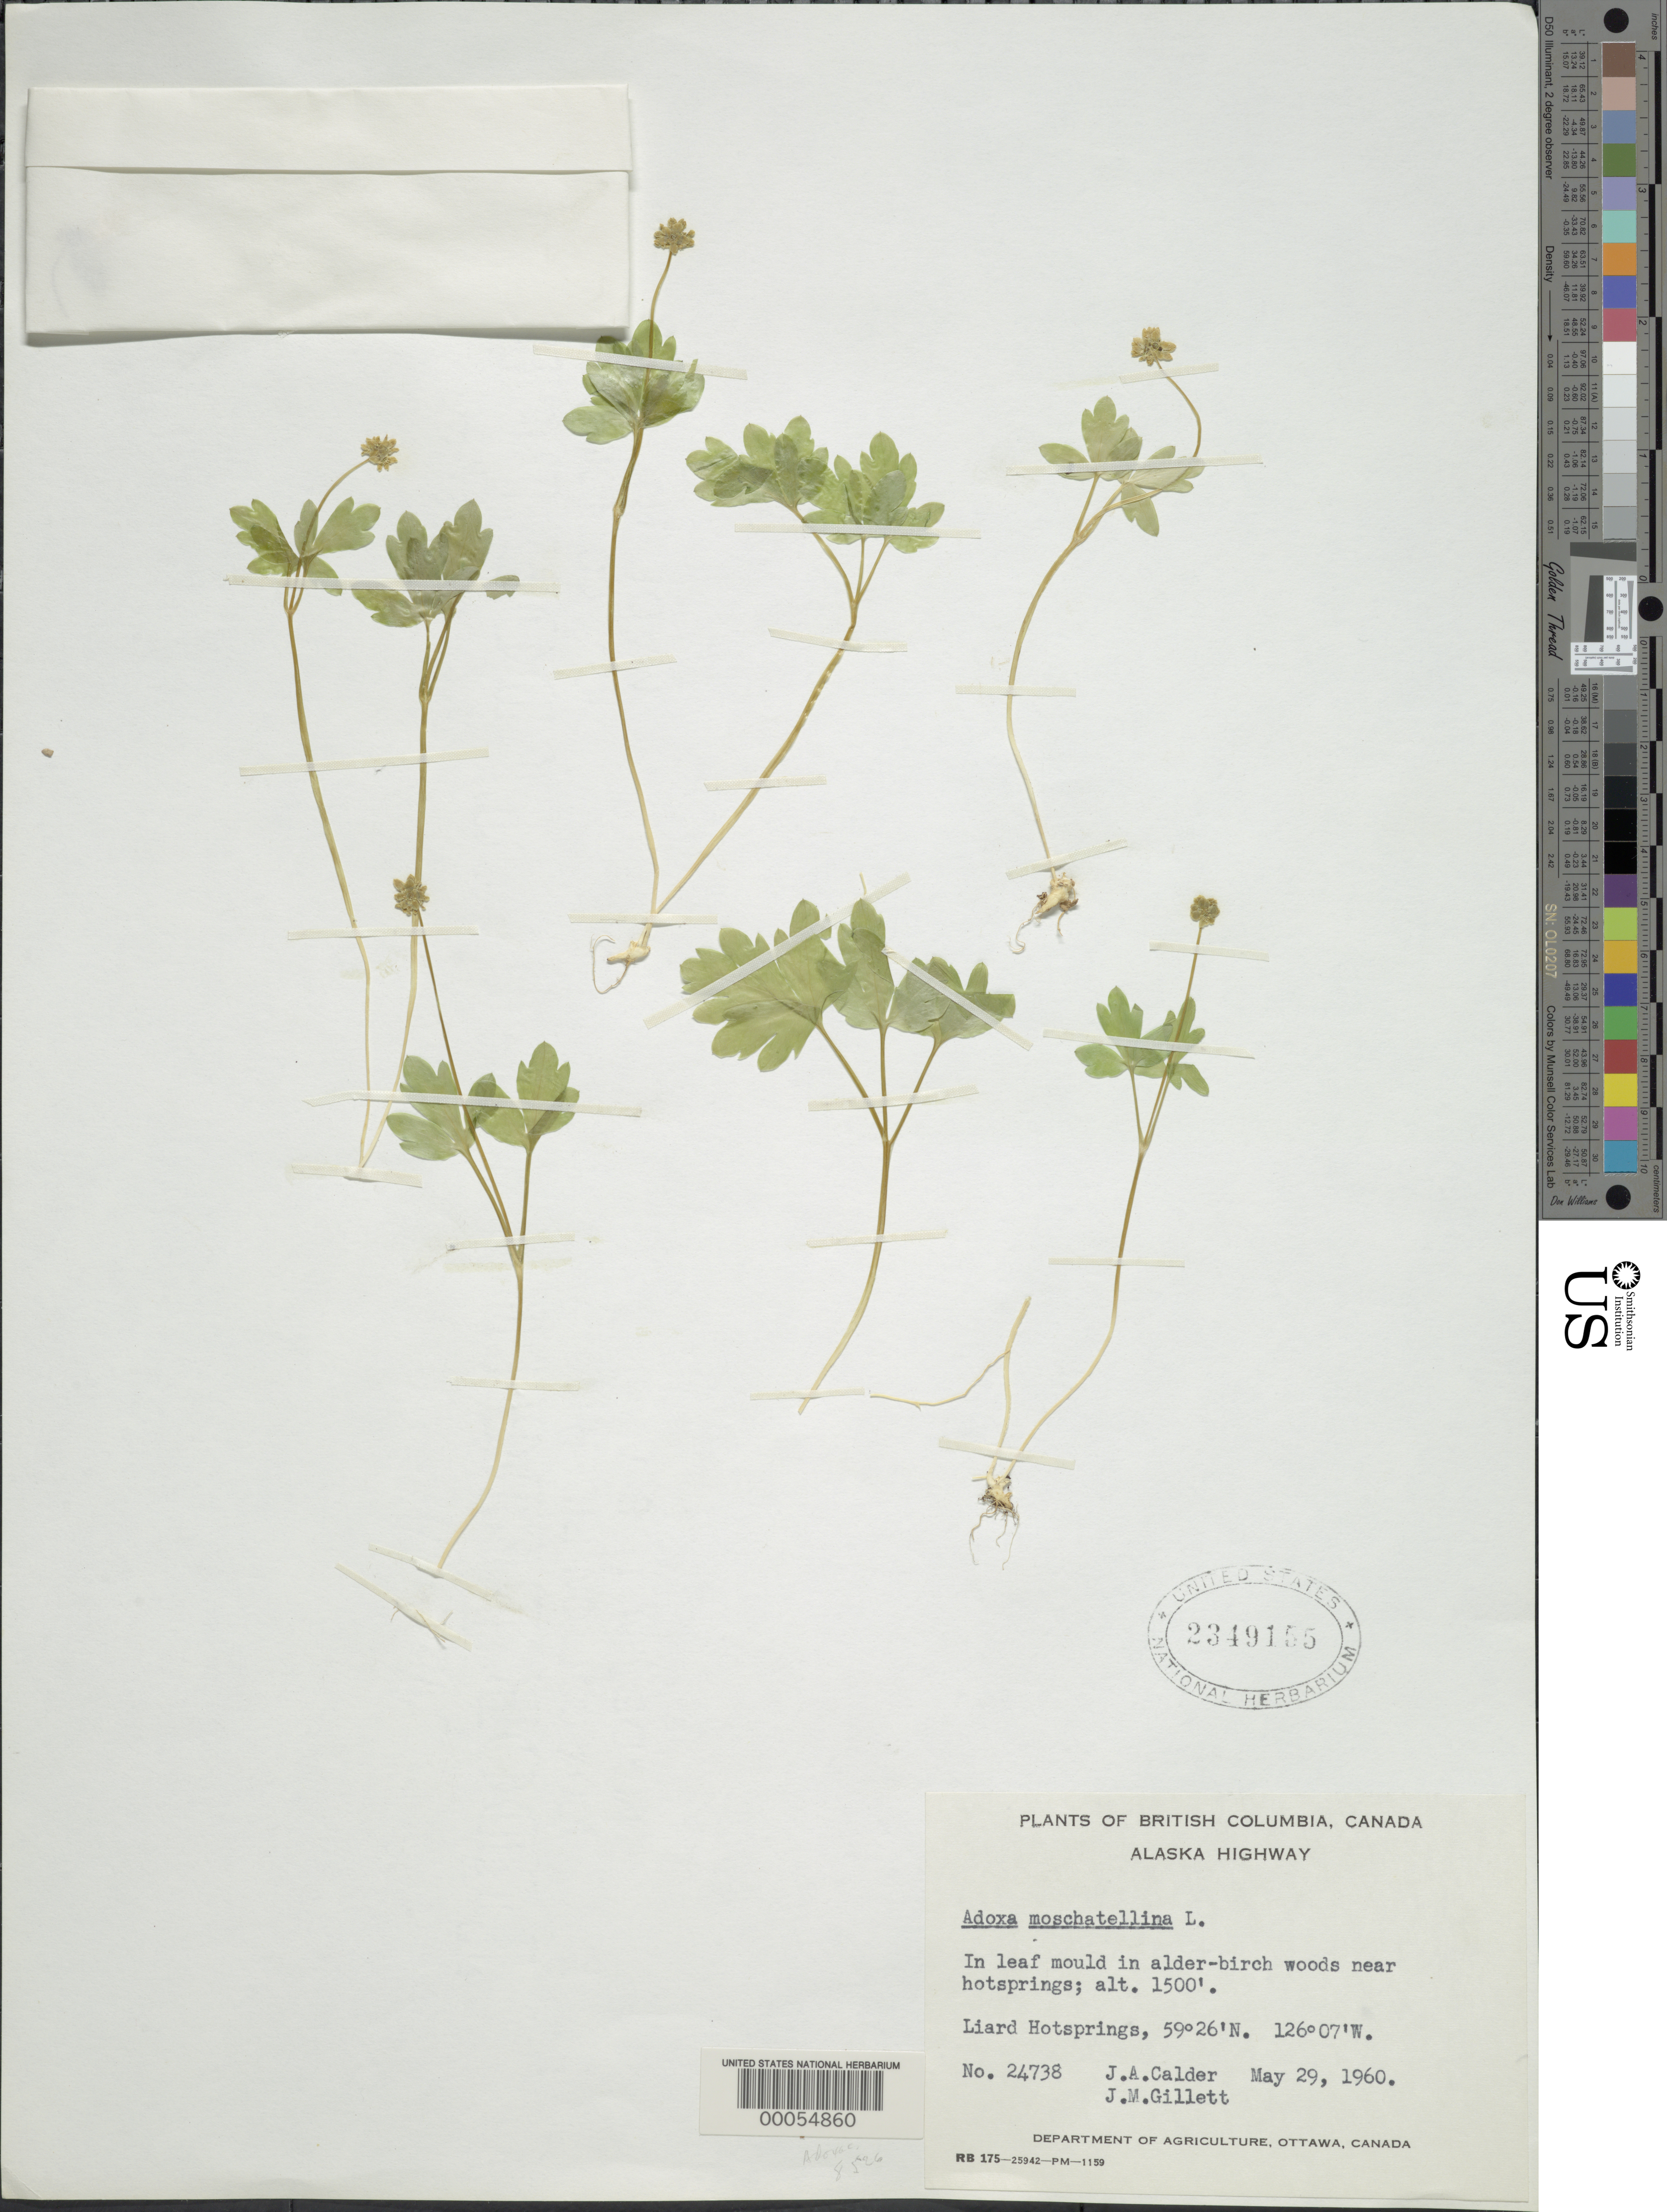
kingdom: Plantae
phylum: Tracheophyta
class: Magnoliopsida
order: Dipsacales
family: Viburnaceae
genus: Adoxa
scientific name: Adoxa moschatellina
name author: L.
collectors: J. A. Calder & J. Gillett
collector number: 24738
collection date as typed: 29 May 1960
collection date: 1960-05-29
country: Canada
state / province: British Columbia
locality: Alaska highway: liard hotsprings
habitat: In leaf mould in alder-birch woods near hotsprings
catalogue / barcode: US 2349155